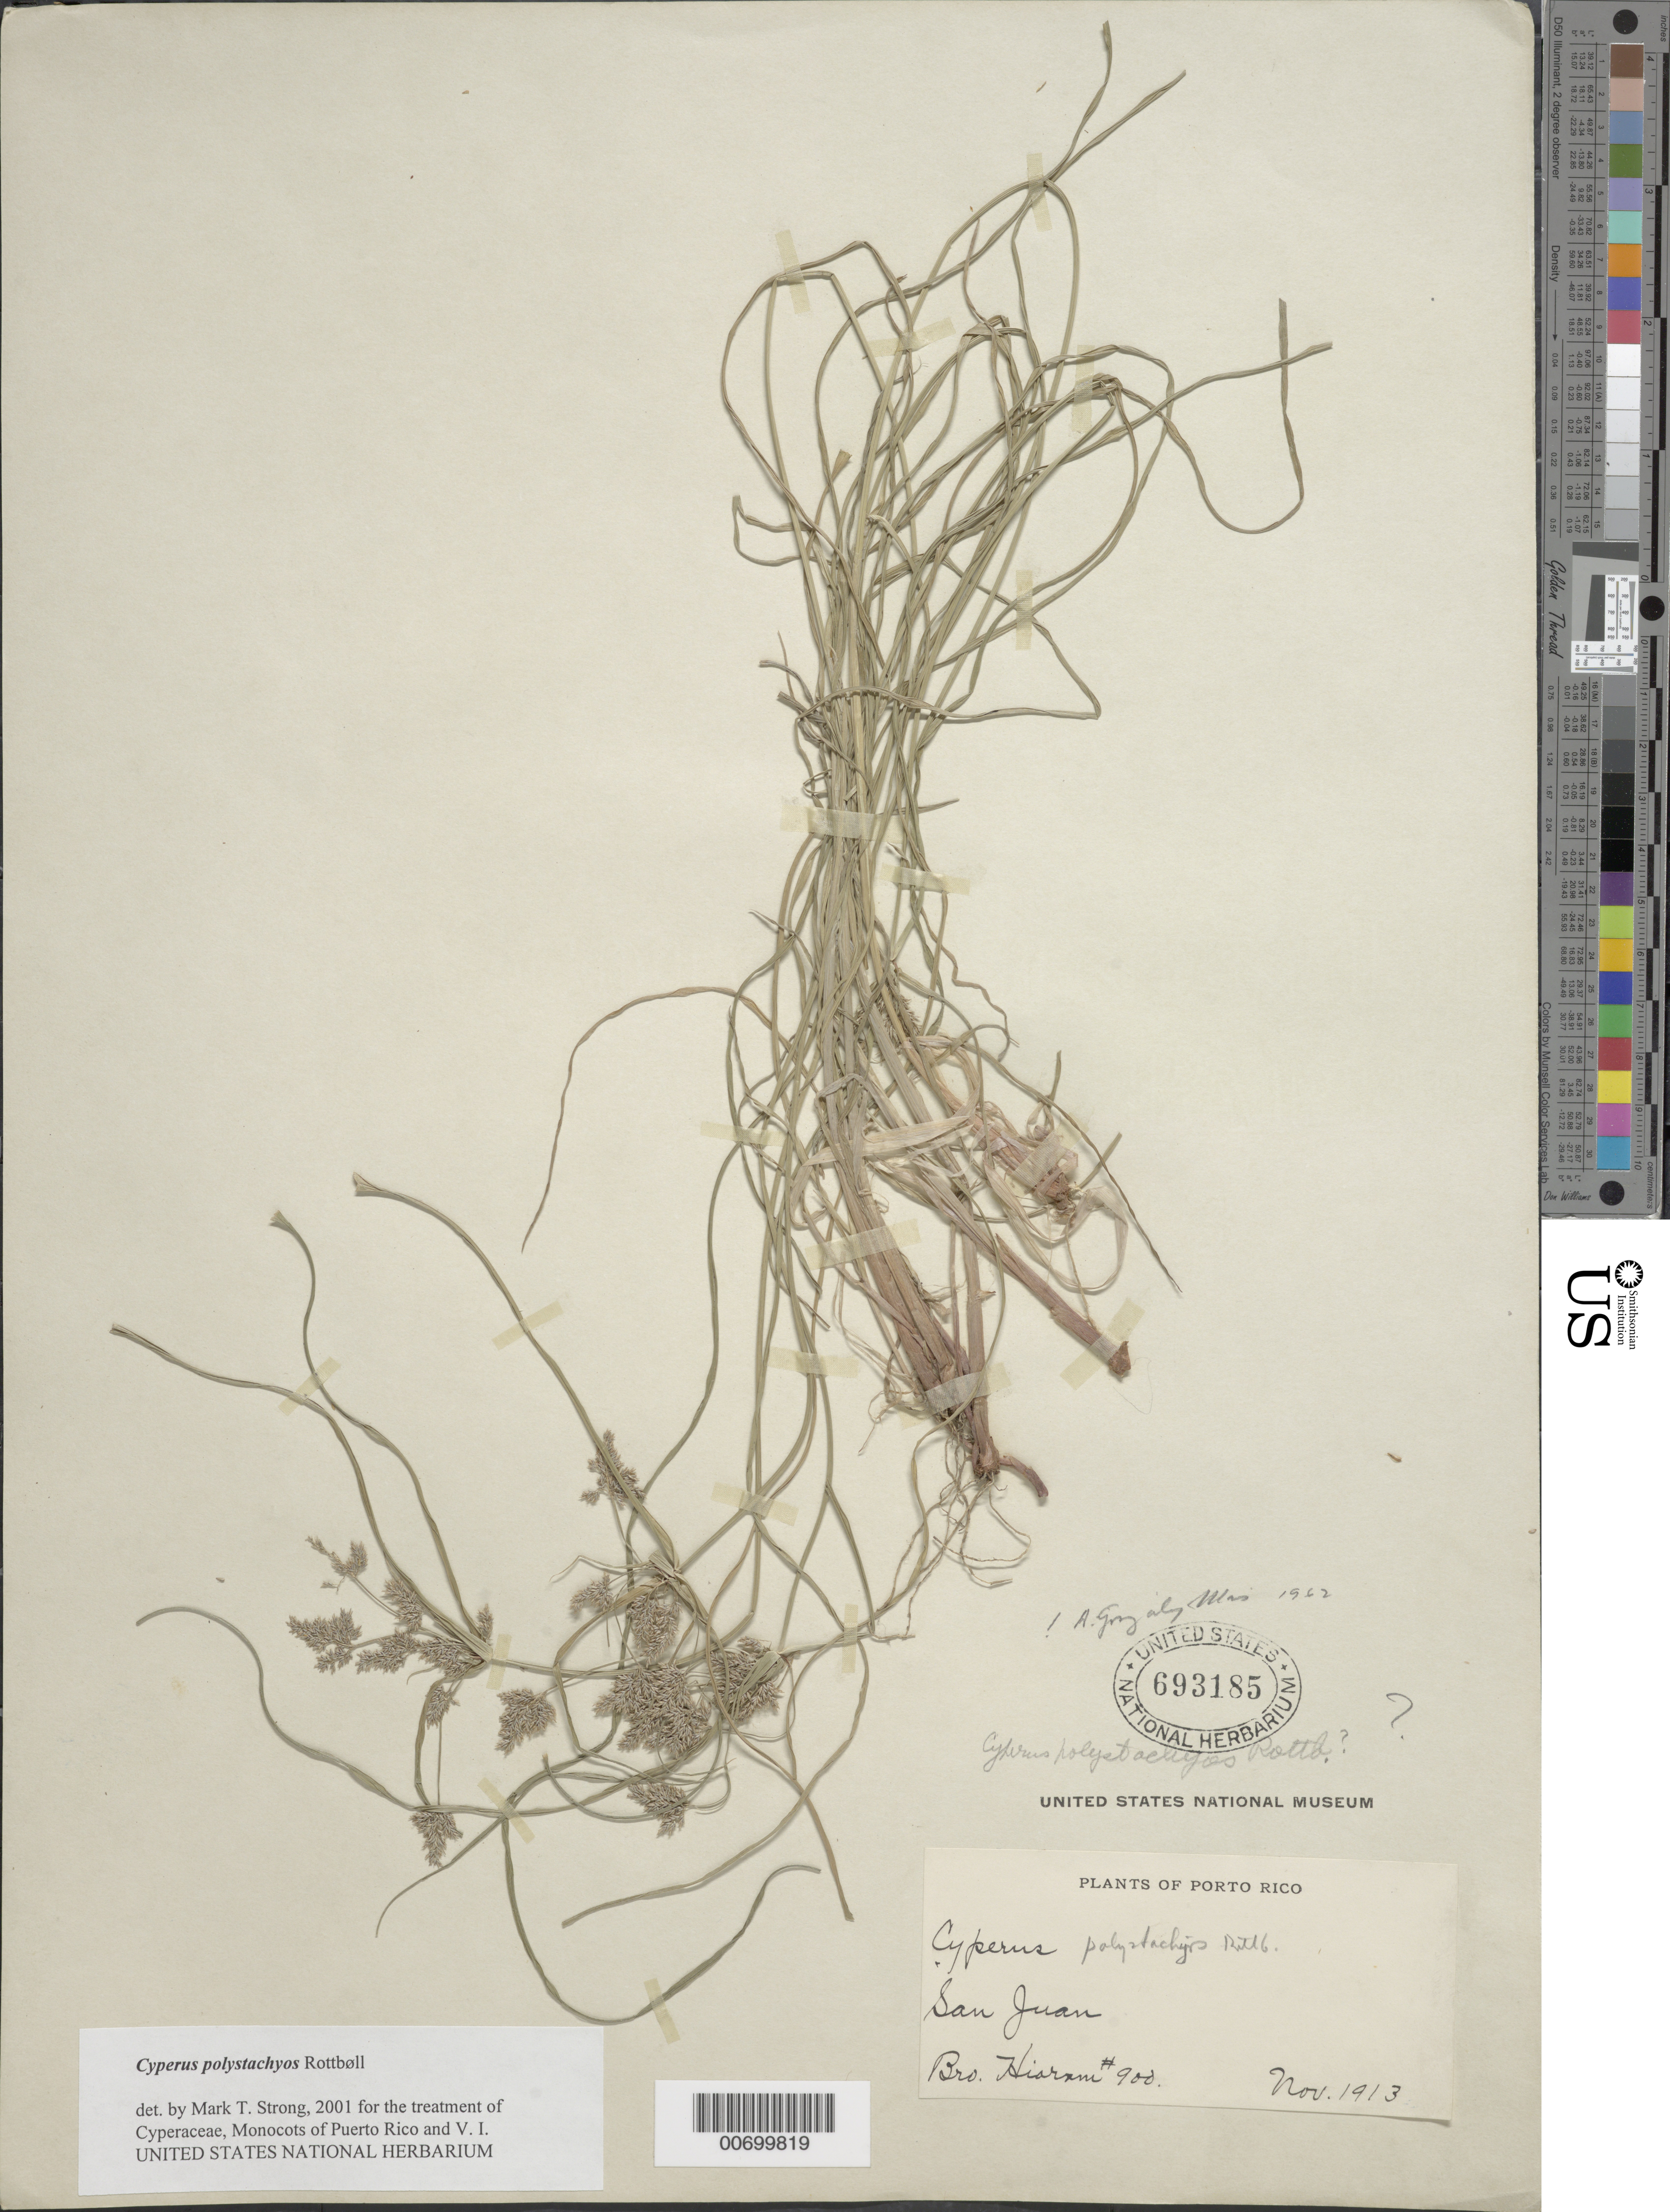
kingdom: Plantae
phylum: Tracheophyta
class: Liliopsida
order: Poales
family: Cyperaceae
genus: Cyperus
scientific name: Cyperus polystachyos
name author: Rottb.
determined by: Strong, M. T., (US), Smithsonian Institution - National Museum of Natural History (UNITED STATES)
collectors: Bro. Hioram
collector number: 900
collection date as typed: Nov 1913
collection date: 1913-11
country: Puerto Rico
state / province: San Juan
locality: San Juan.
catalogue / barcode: US 693185